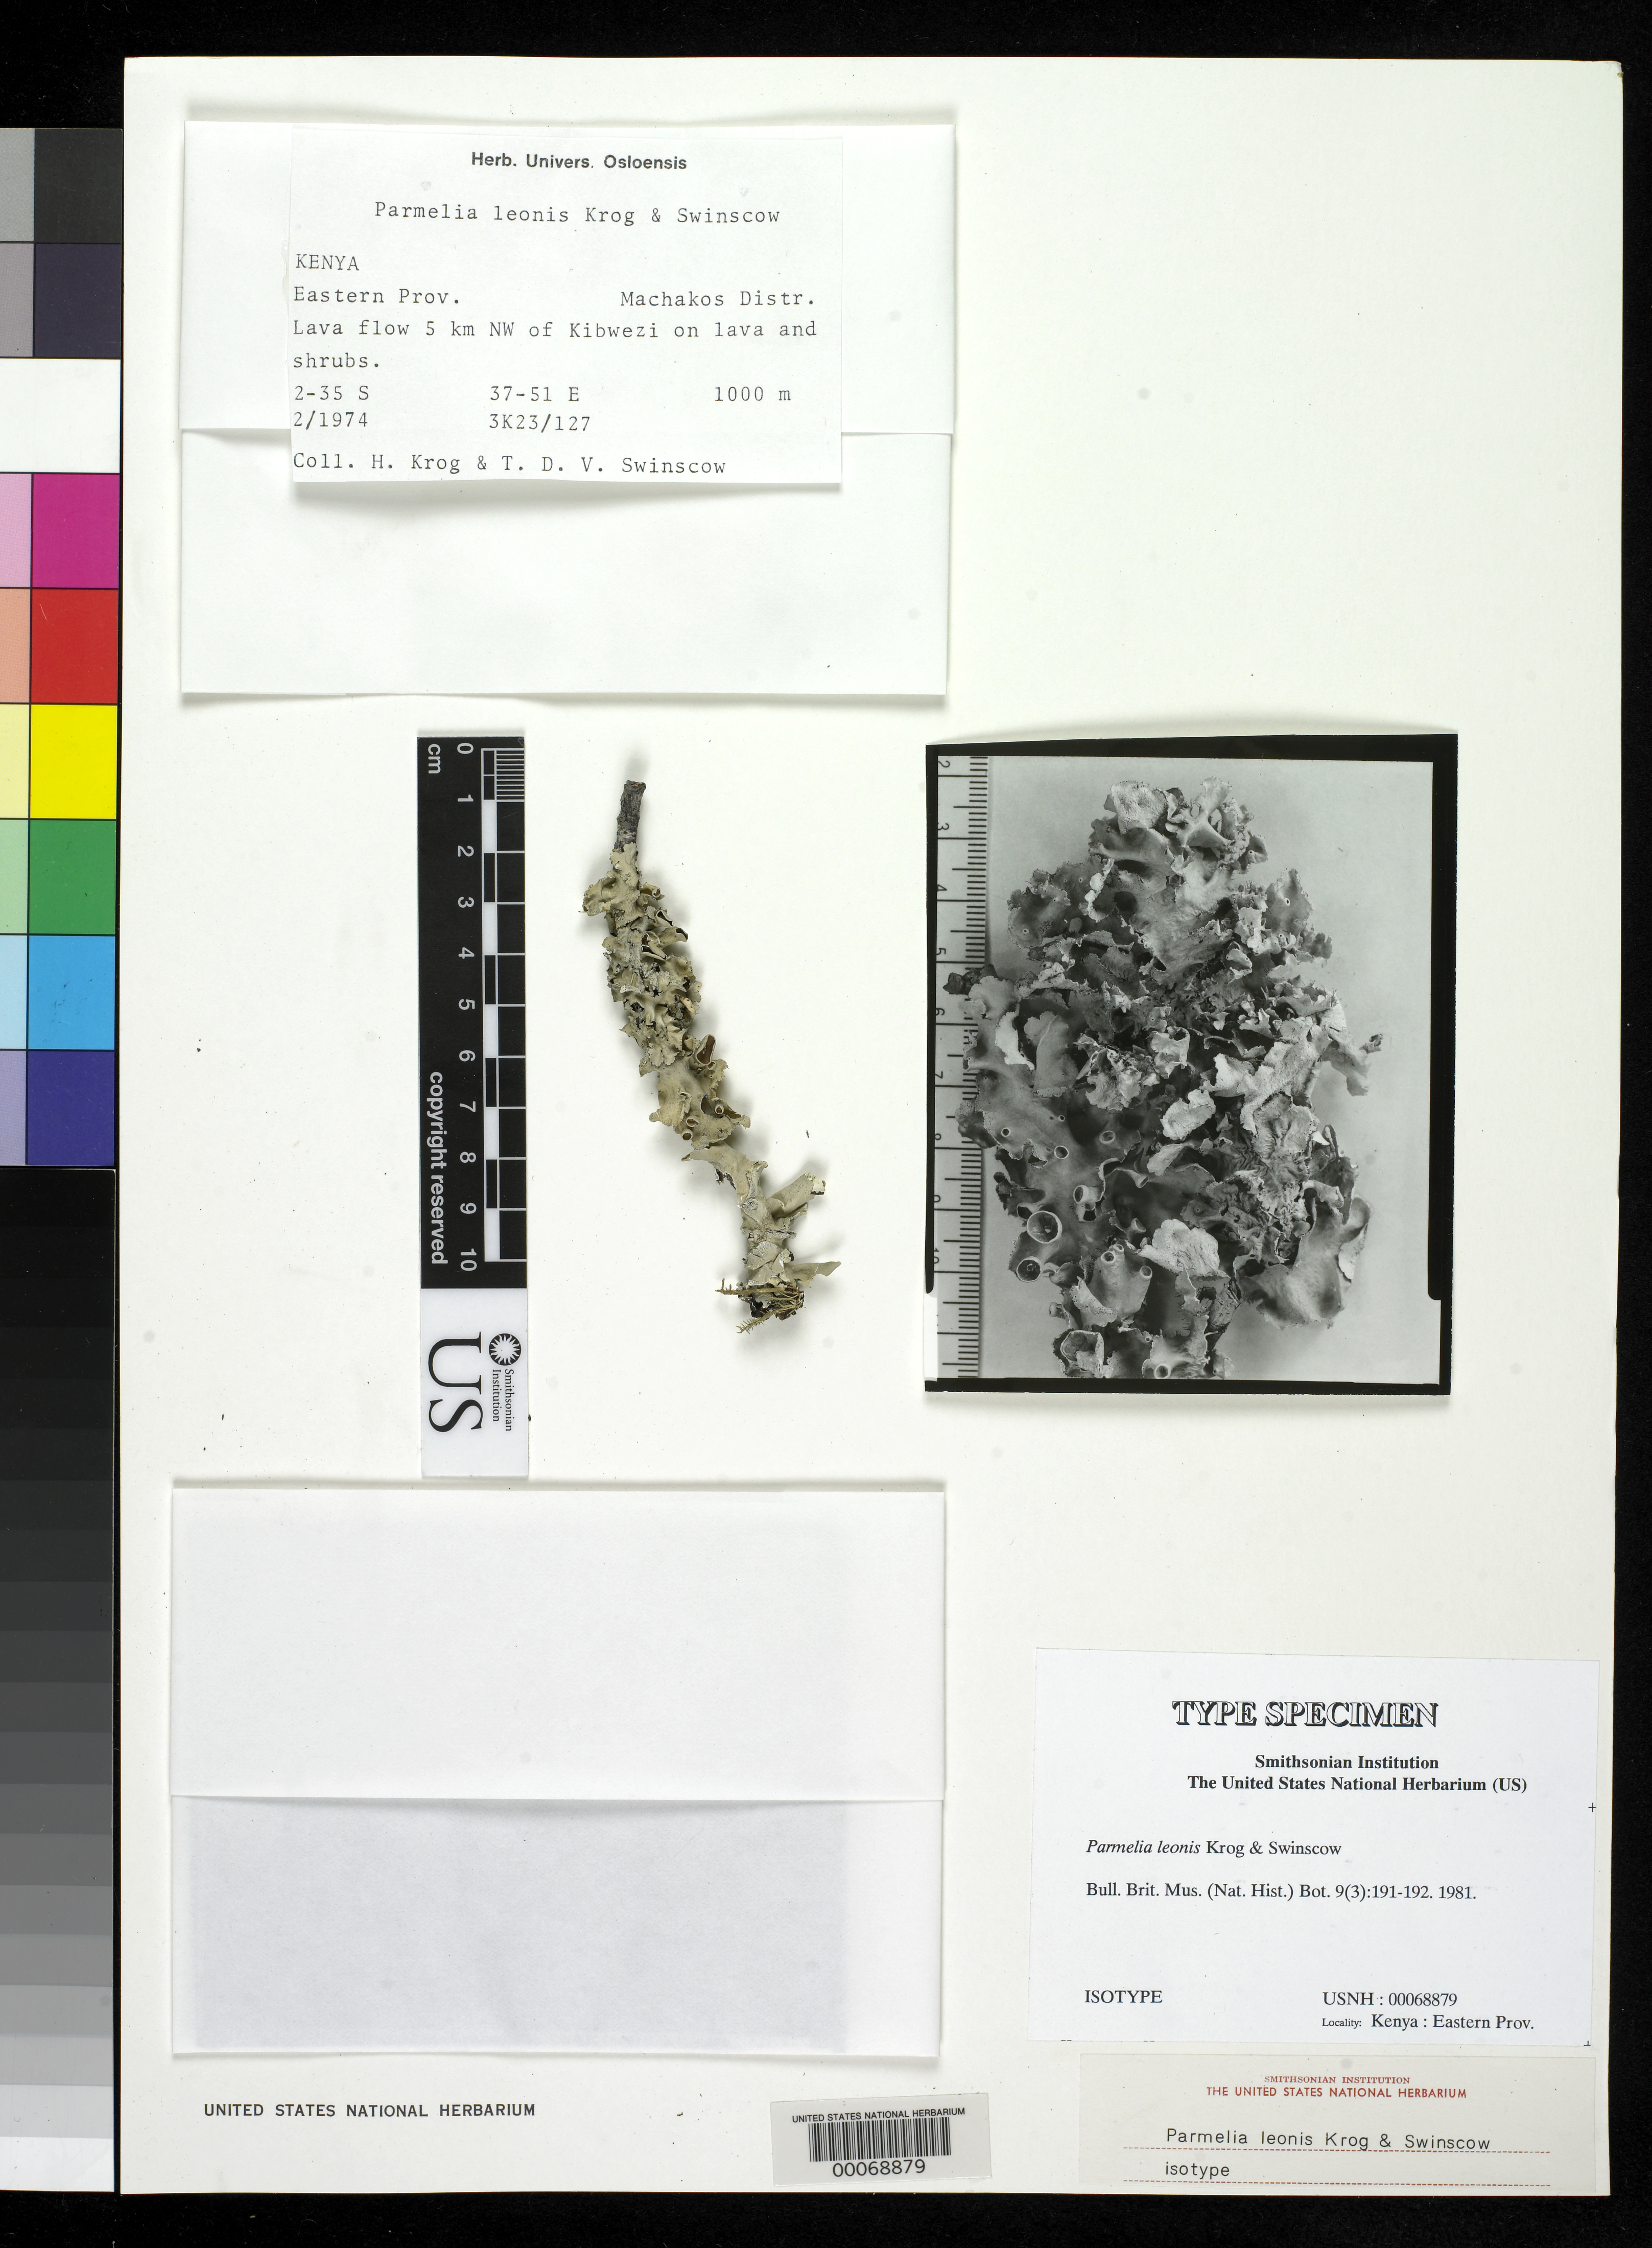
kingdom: Fungi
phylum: Ascomycota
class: Lecanoromycetes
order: Lecanorales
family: Parmeliaceae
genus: Parmelia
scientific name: Parmelia leonis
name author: Krog & Swinscow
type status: Isotype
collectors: H. Krog & T. D. V. Swinscow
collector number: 3k23/127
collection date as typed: Feb 1974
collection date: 1974-02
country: Kenya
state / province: Machakos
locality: Lava flow 5 km NW of Kibwezi.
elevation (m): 1000